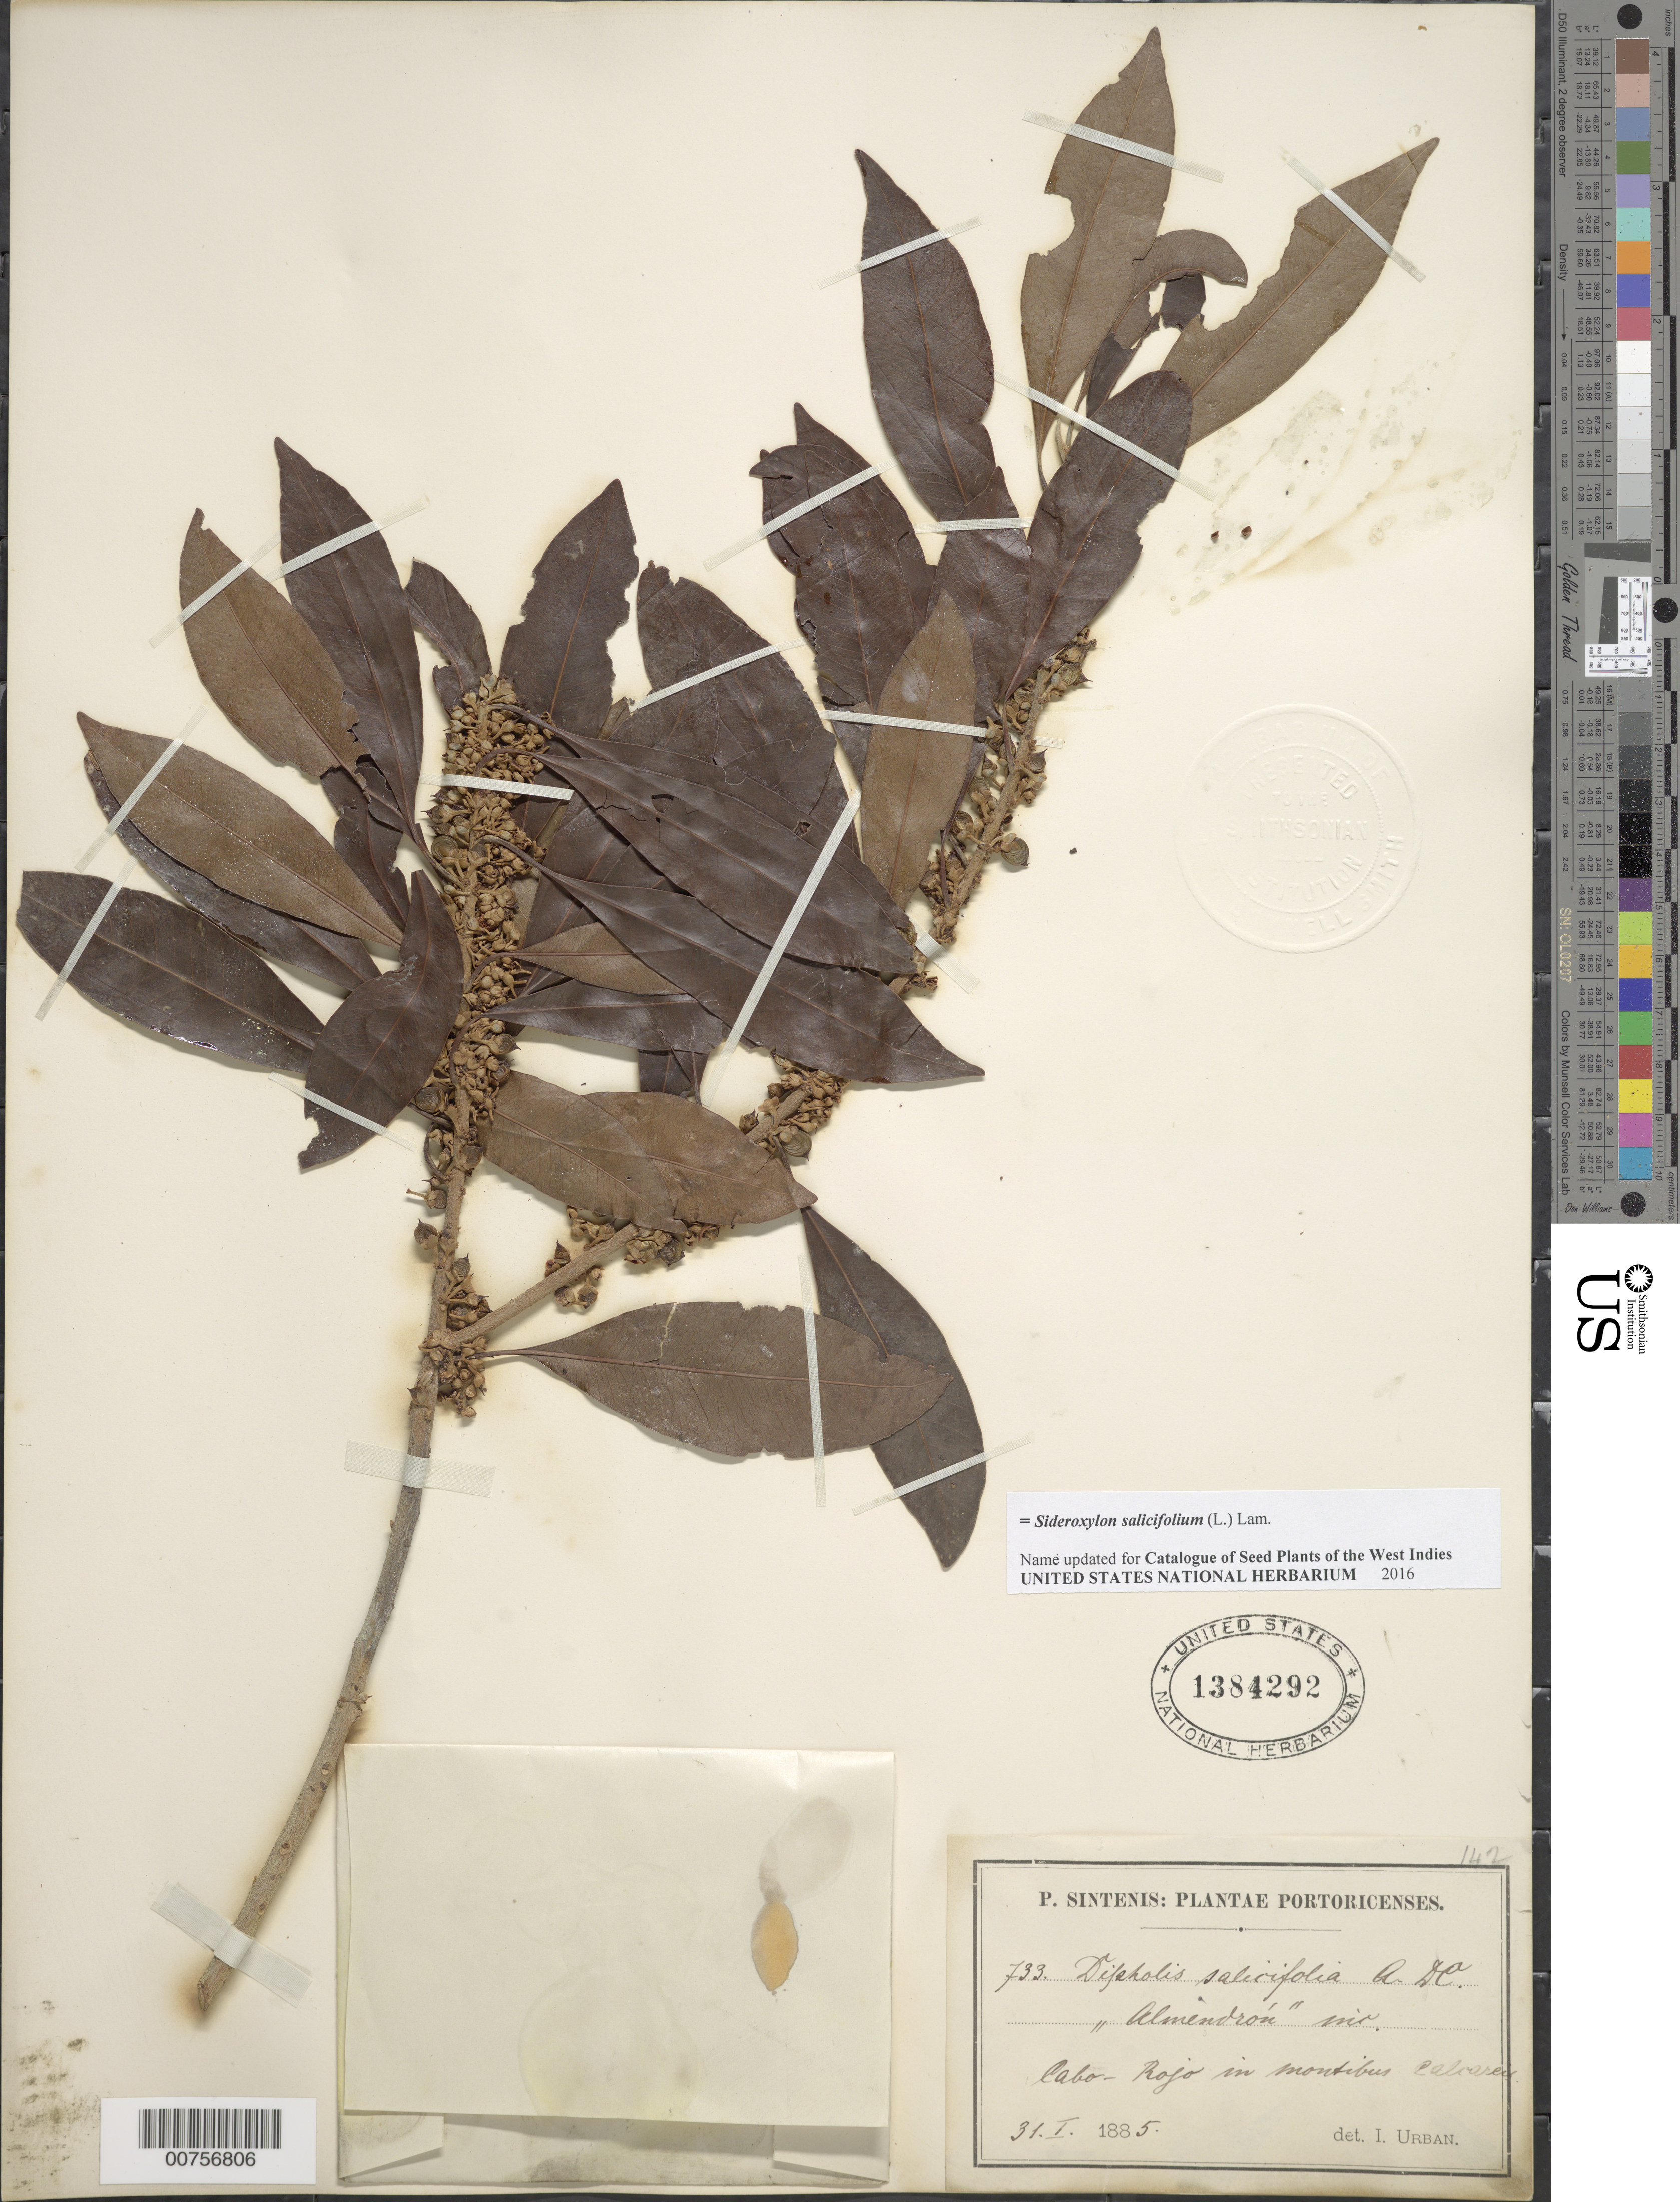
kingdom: Plantae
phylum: Tracheophyta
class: Magnoliopsida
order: Ericales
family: Sapotaceae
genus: Sideroxylon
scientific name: Sideroxylon salicifolium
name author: (L.) Lam.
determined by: Urban, Ignatz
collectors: P. Sintenis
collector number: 733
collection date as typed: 31 Jan 1885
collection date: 1885-01-31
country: Puerto Rico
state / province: Cabo Rojo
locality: Cabo Rojo in montibus calcareus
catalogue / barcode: US 1384292